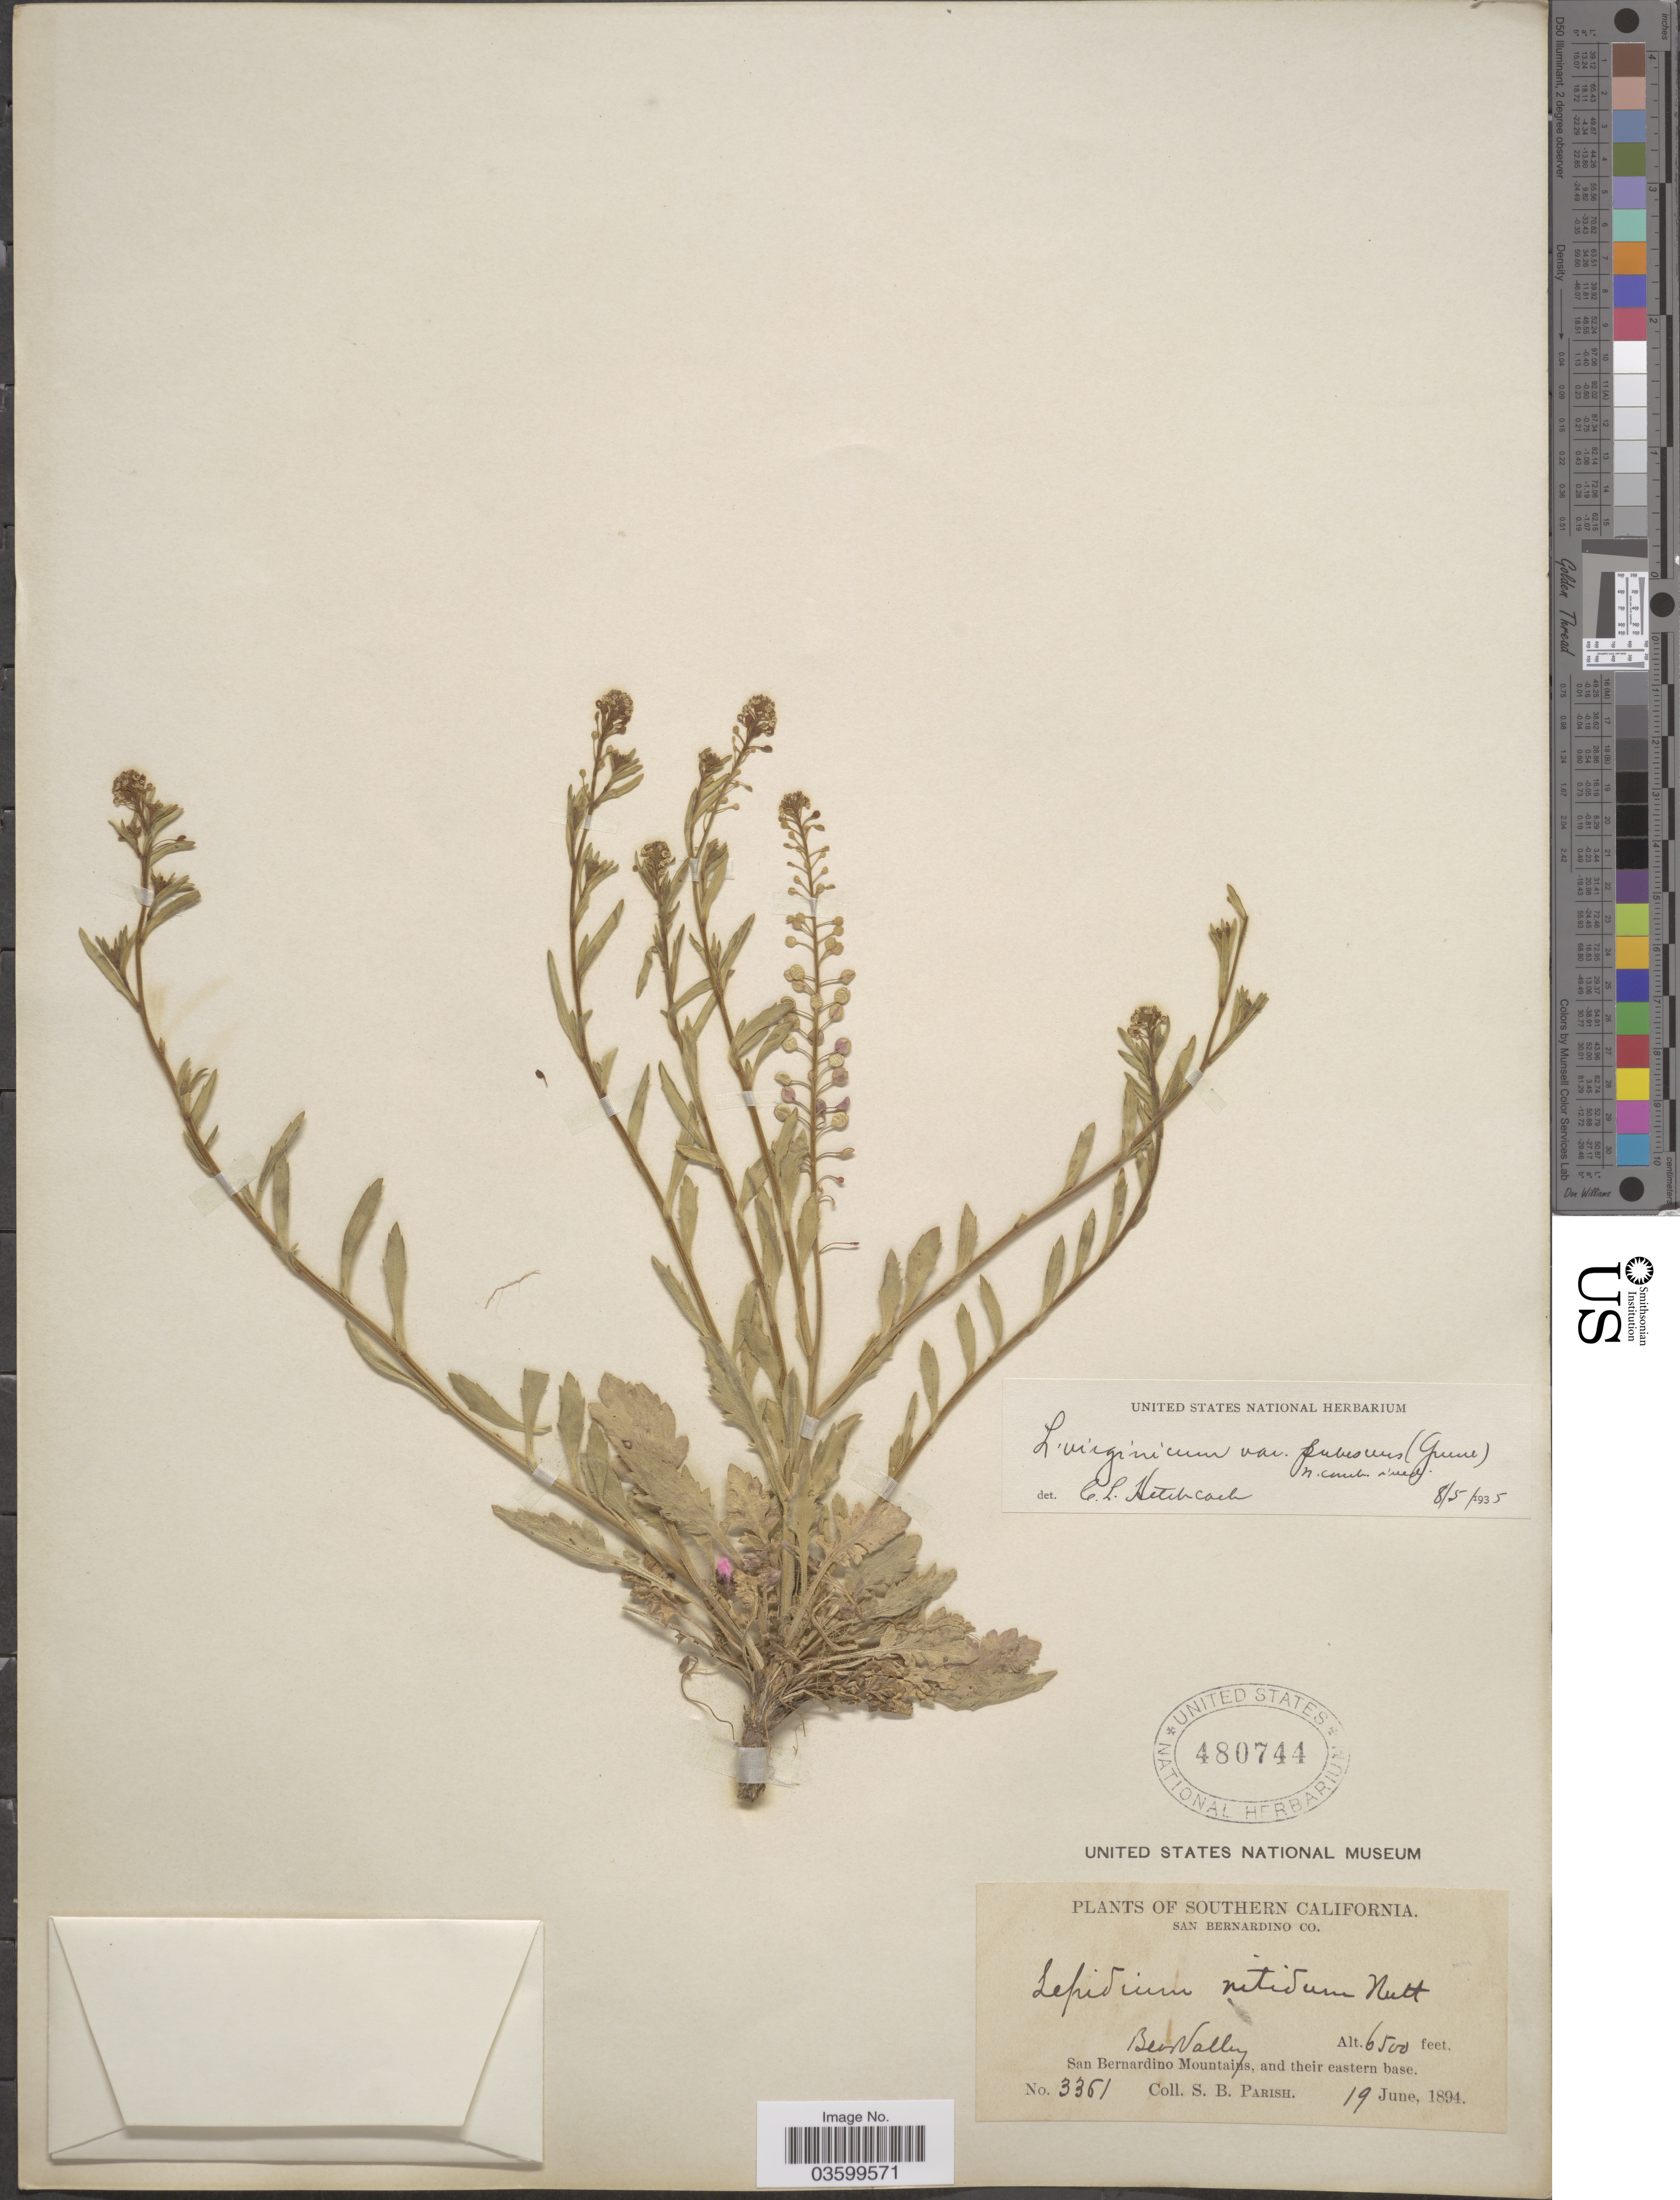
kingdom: Plantae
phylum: Tracheophyta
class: Magnoliopsida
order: Brassicales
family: Brassicaceae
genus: Lepidium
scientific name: Lepidium virginicum var. pubescens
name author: (Greene) C.L. Hitchc.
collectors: S. B. Parish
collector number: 3361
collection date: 1894-06-19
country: United States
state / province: California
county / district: San Bernardino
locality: Southern California. San Bernardino Co. Bear Valley. San Bernardino Mountains, and their eastern base.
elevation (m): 1981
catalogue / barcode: US 480744